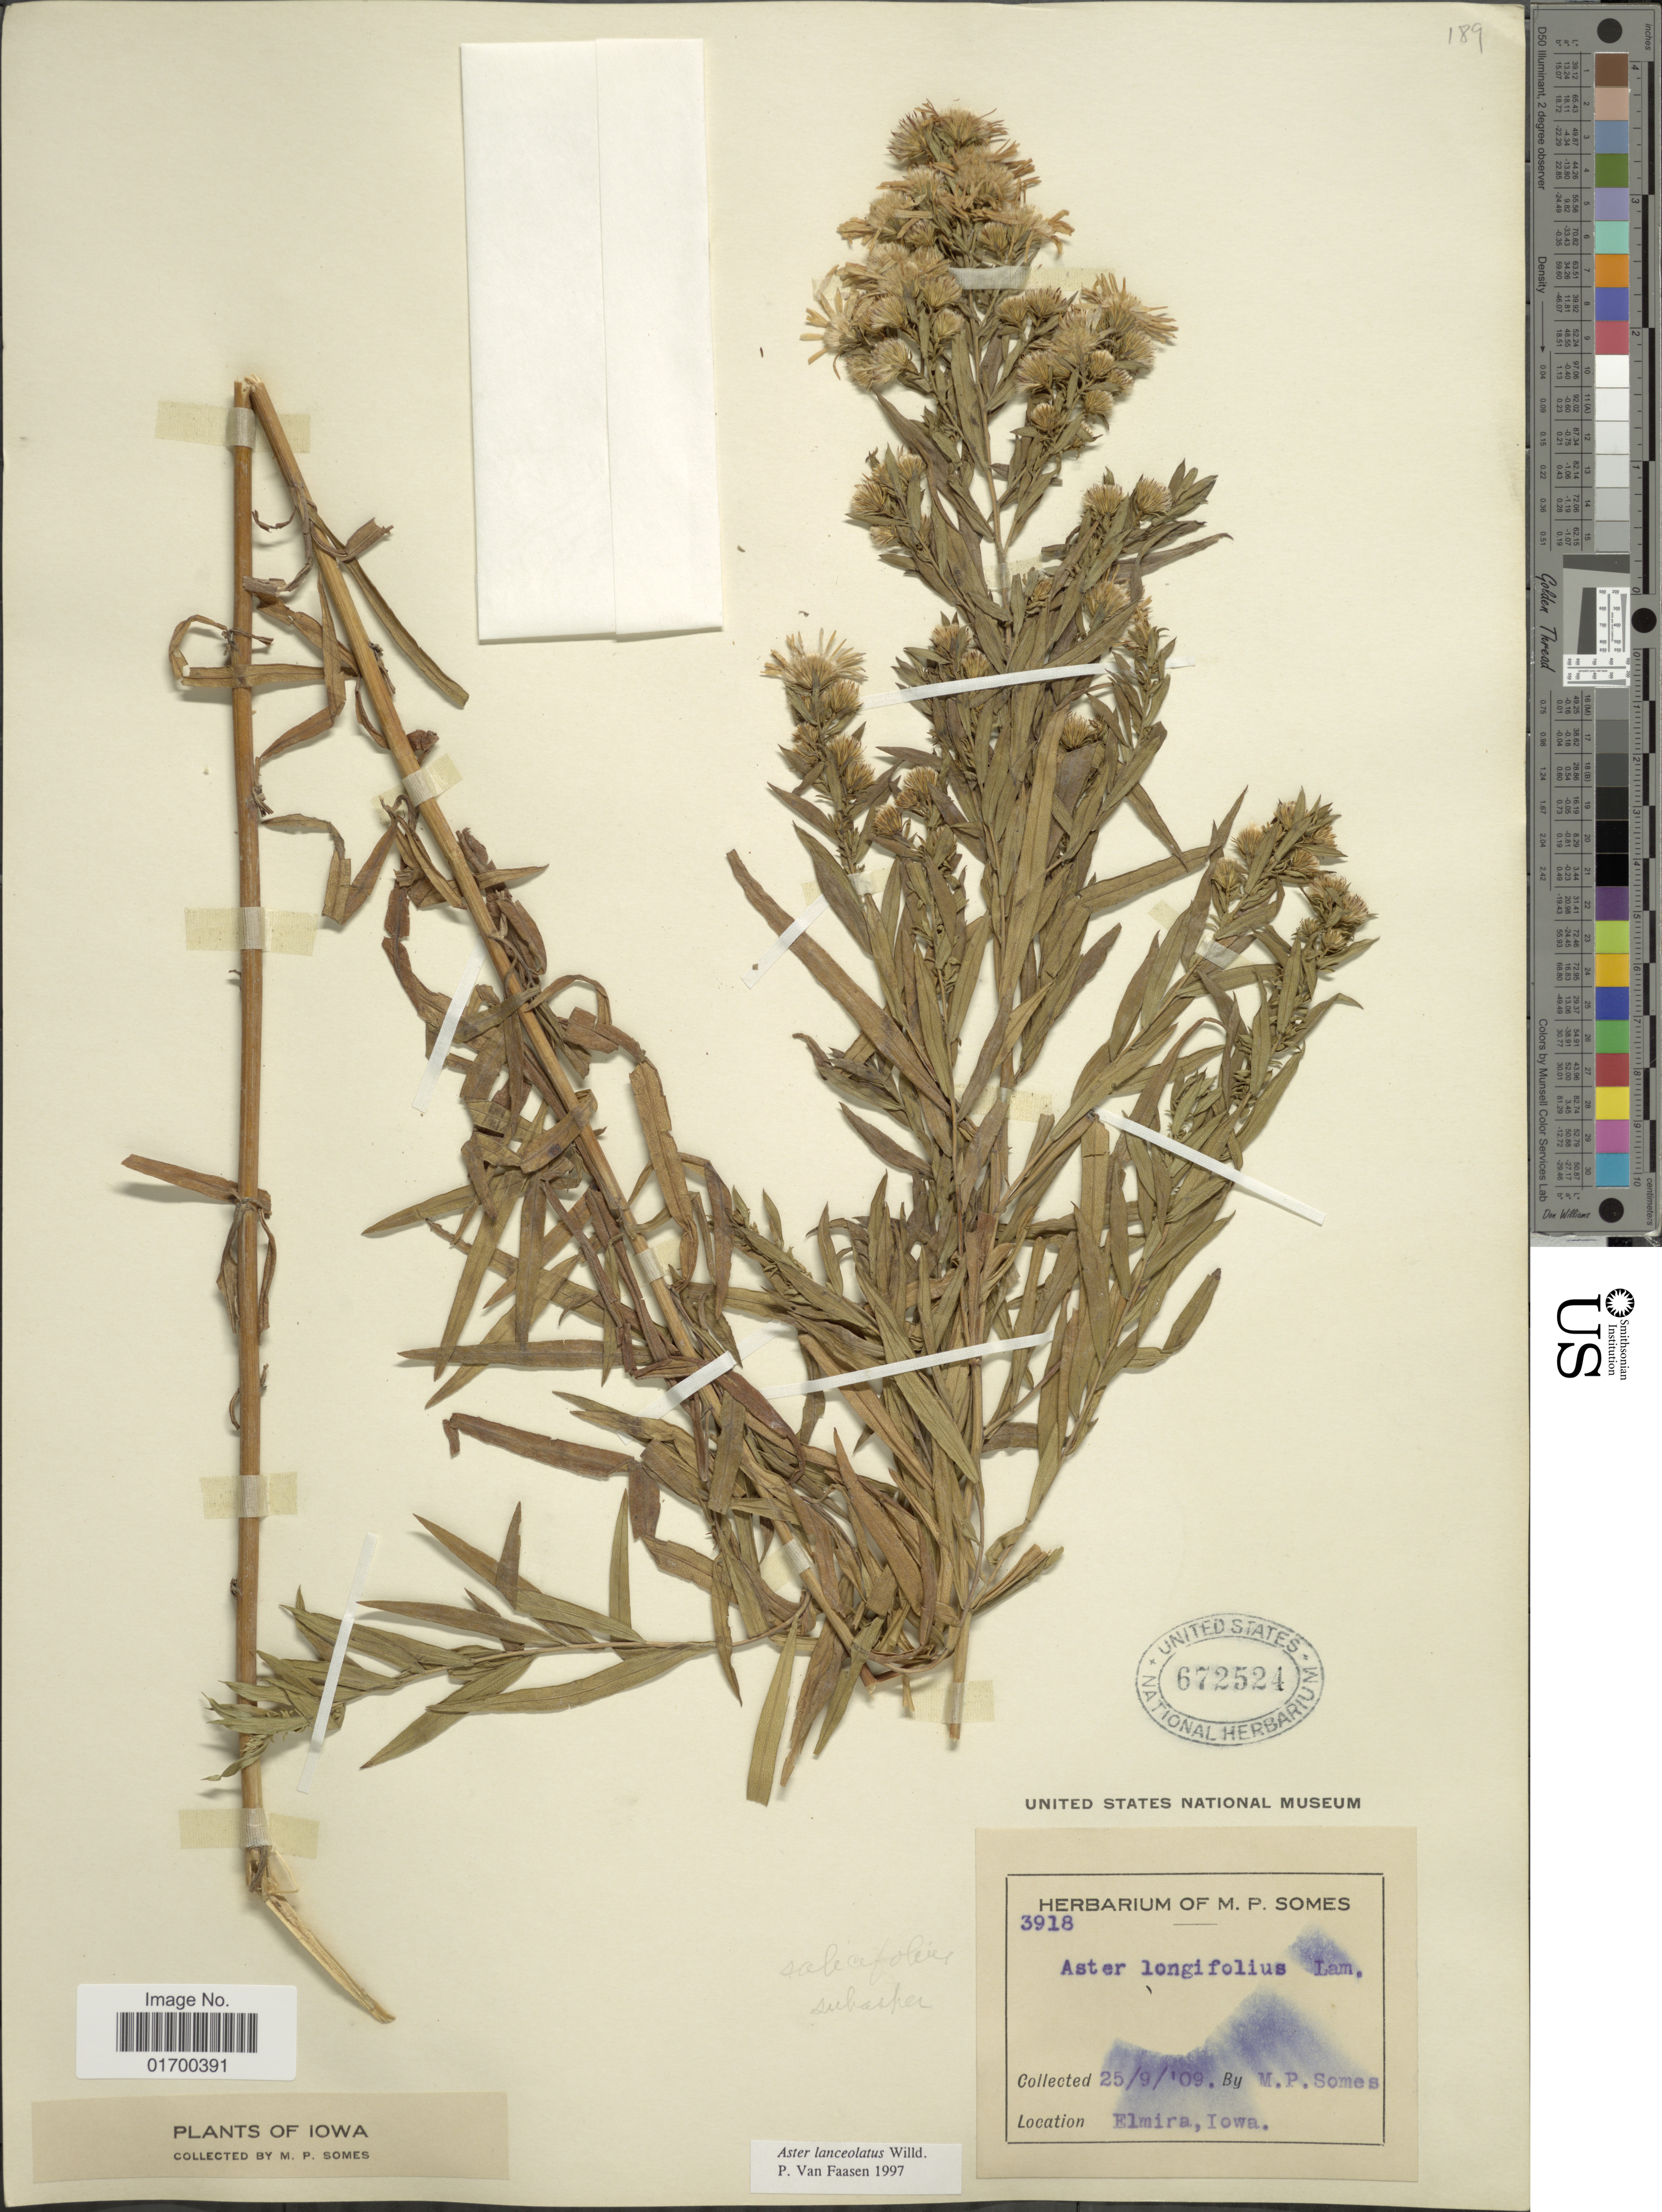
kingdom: Plantae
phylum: Tracheophyta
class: Magnoliopsida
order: Asterales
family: Asteraceae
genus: Symphyotrichum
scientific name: Symphyotrichum lanceolatum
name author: (Willd.) G.L. Nesom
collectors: M. Somes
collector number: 3918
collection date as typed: Transcribed d/m/y: 25/9/9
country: United States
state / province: Iowa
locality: Elmira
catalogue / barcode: US 672524